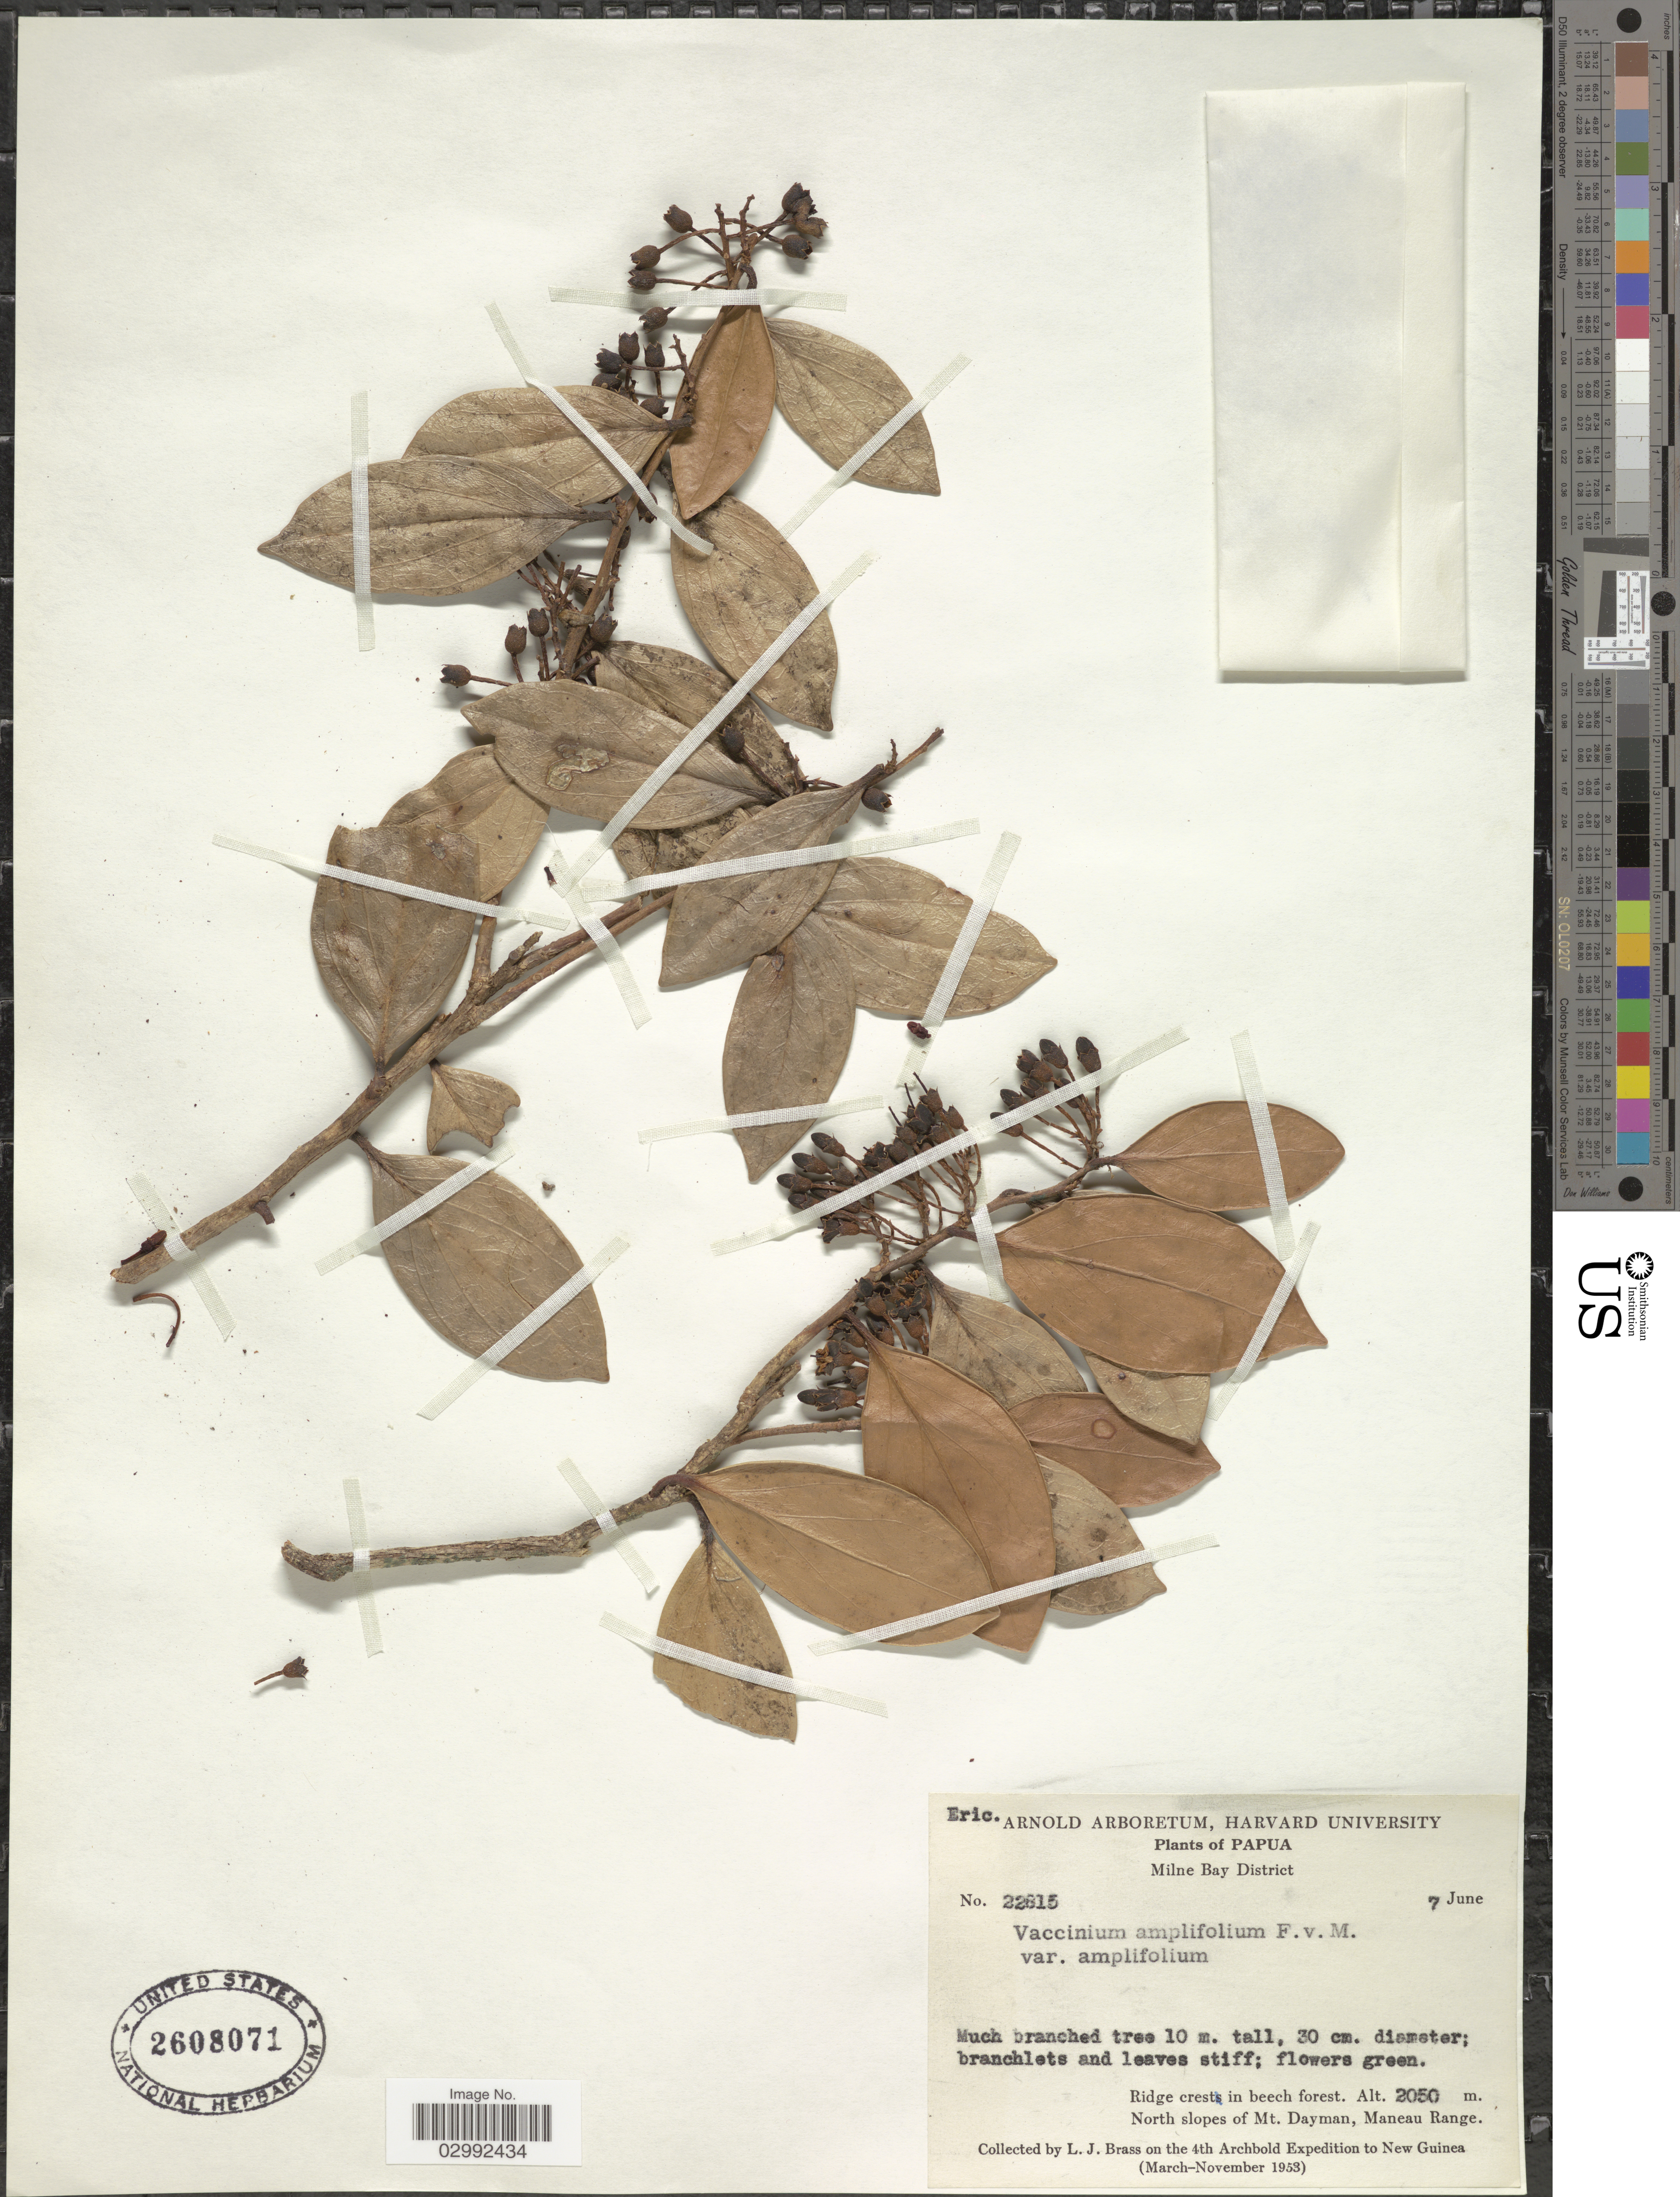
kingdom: Plantae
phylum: Tracheophyta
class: Magnoliopsida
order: Ericales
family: Ericaceae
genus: Vaccinium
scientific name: Vaccinium amplifolium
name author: F. Muell.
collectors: L. J. Brass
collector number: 22815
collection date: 1953-06-07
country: Papua New Guinea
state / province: Milne Bay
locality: Papua, Milne Bay District, Ridge crest in beech forest, North slopes of Mt. Dayman, Maneau Range.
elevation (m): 2050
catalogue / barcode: US 2608071